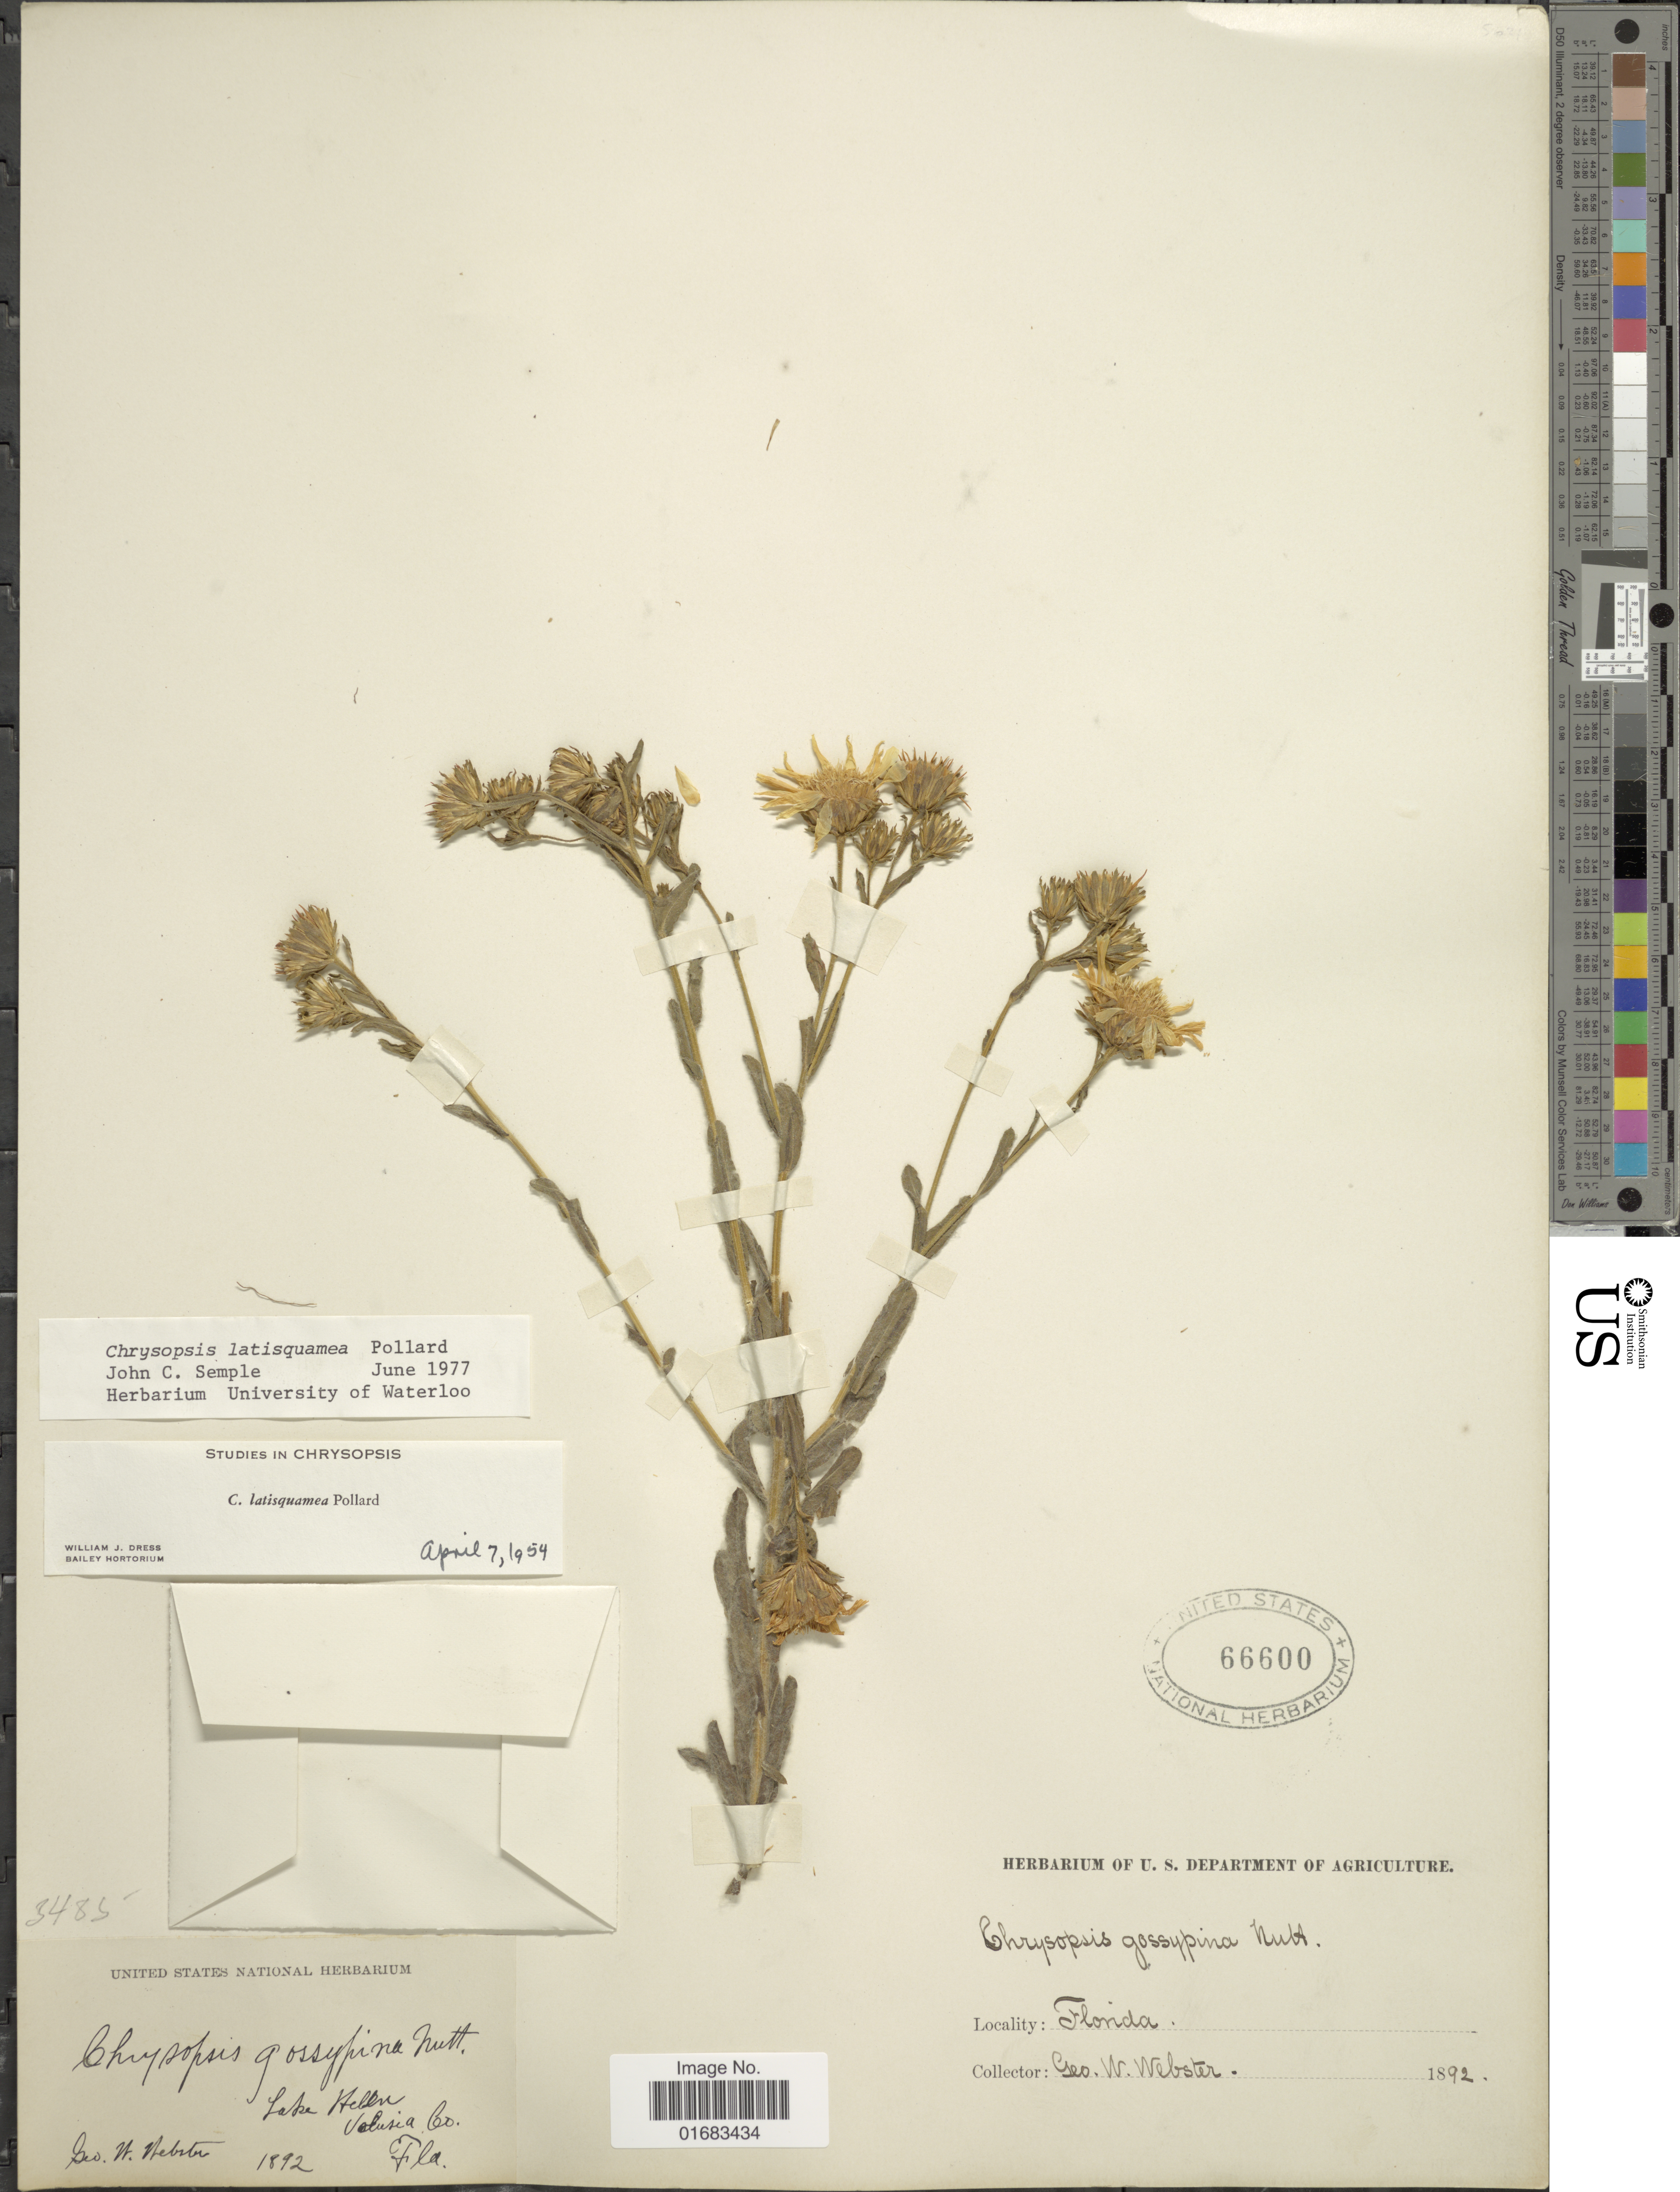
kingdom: Plantae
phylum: Tracheophyta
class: Magnoliopsida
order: Asterales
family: Asteraceae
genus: Chrysopsis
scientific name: Chrysopsis latisquamea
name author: Pollard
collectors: G. Webster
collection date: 1892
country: United States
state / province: Florida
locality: Florida. Lake Hellen. Volusia Co.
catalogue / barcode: US 66600